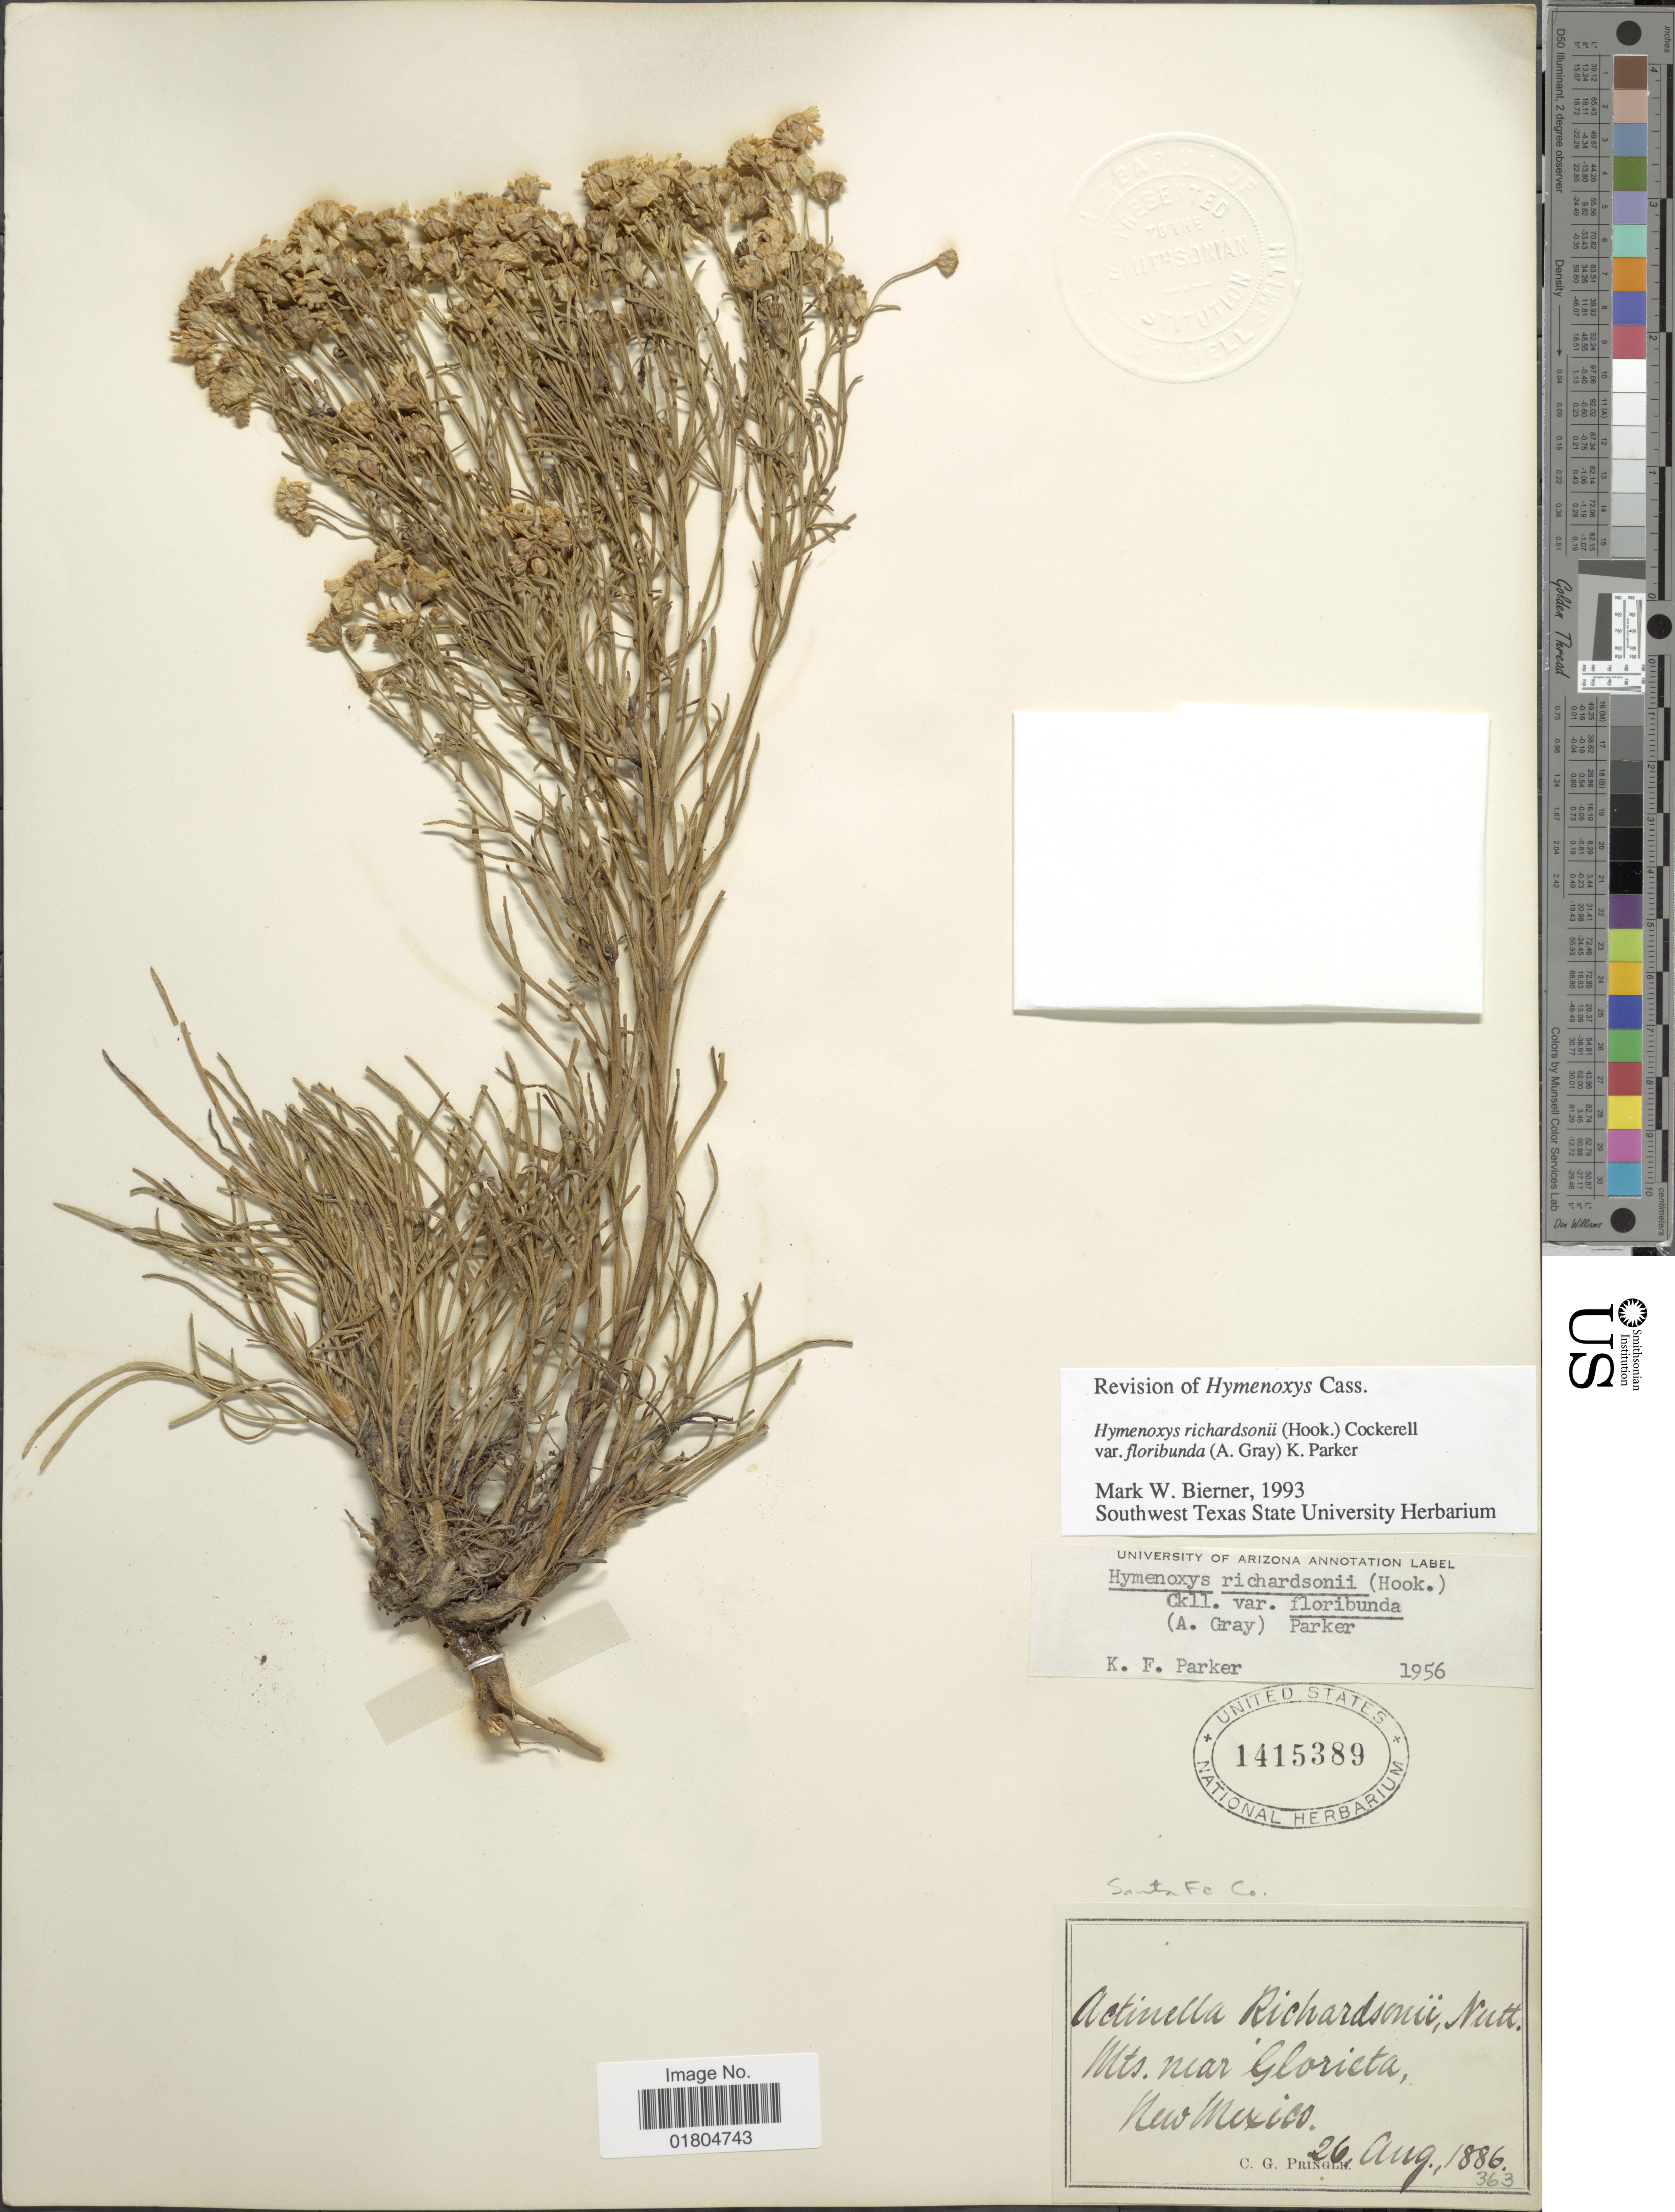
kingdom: Plantae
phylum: Tracheophyta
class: Magnoliopsida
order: Asterales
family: Asteraceae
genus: Hymenoxys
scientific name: Hymenoxys richardsonii var. floribunda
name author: (A. Gray) K.F. Parker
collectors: C. G. Pringle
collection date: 1886-08-26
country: United States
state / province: New Mexico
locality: Mts. near Glorieta. Santa Fe Co.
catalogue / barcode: US 1415389